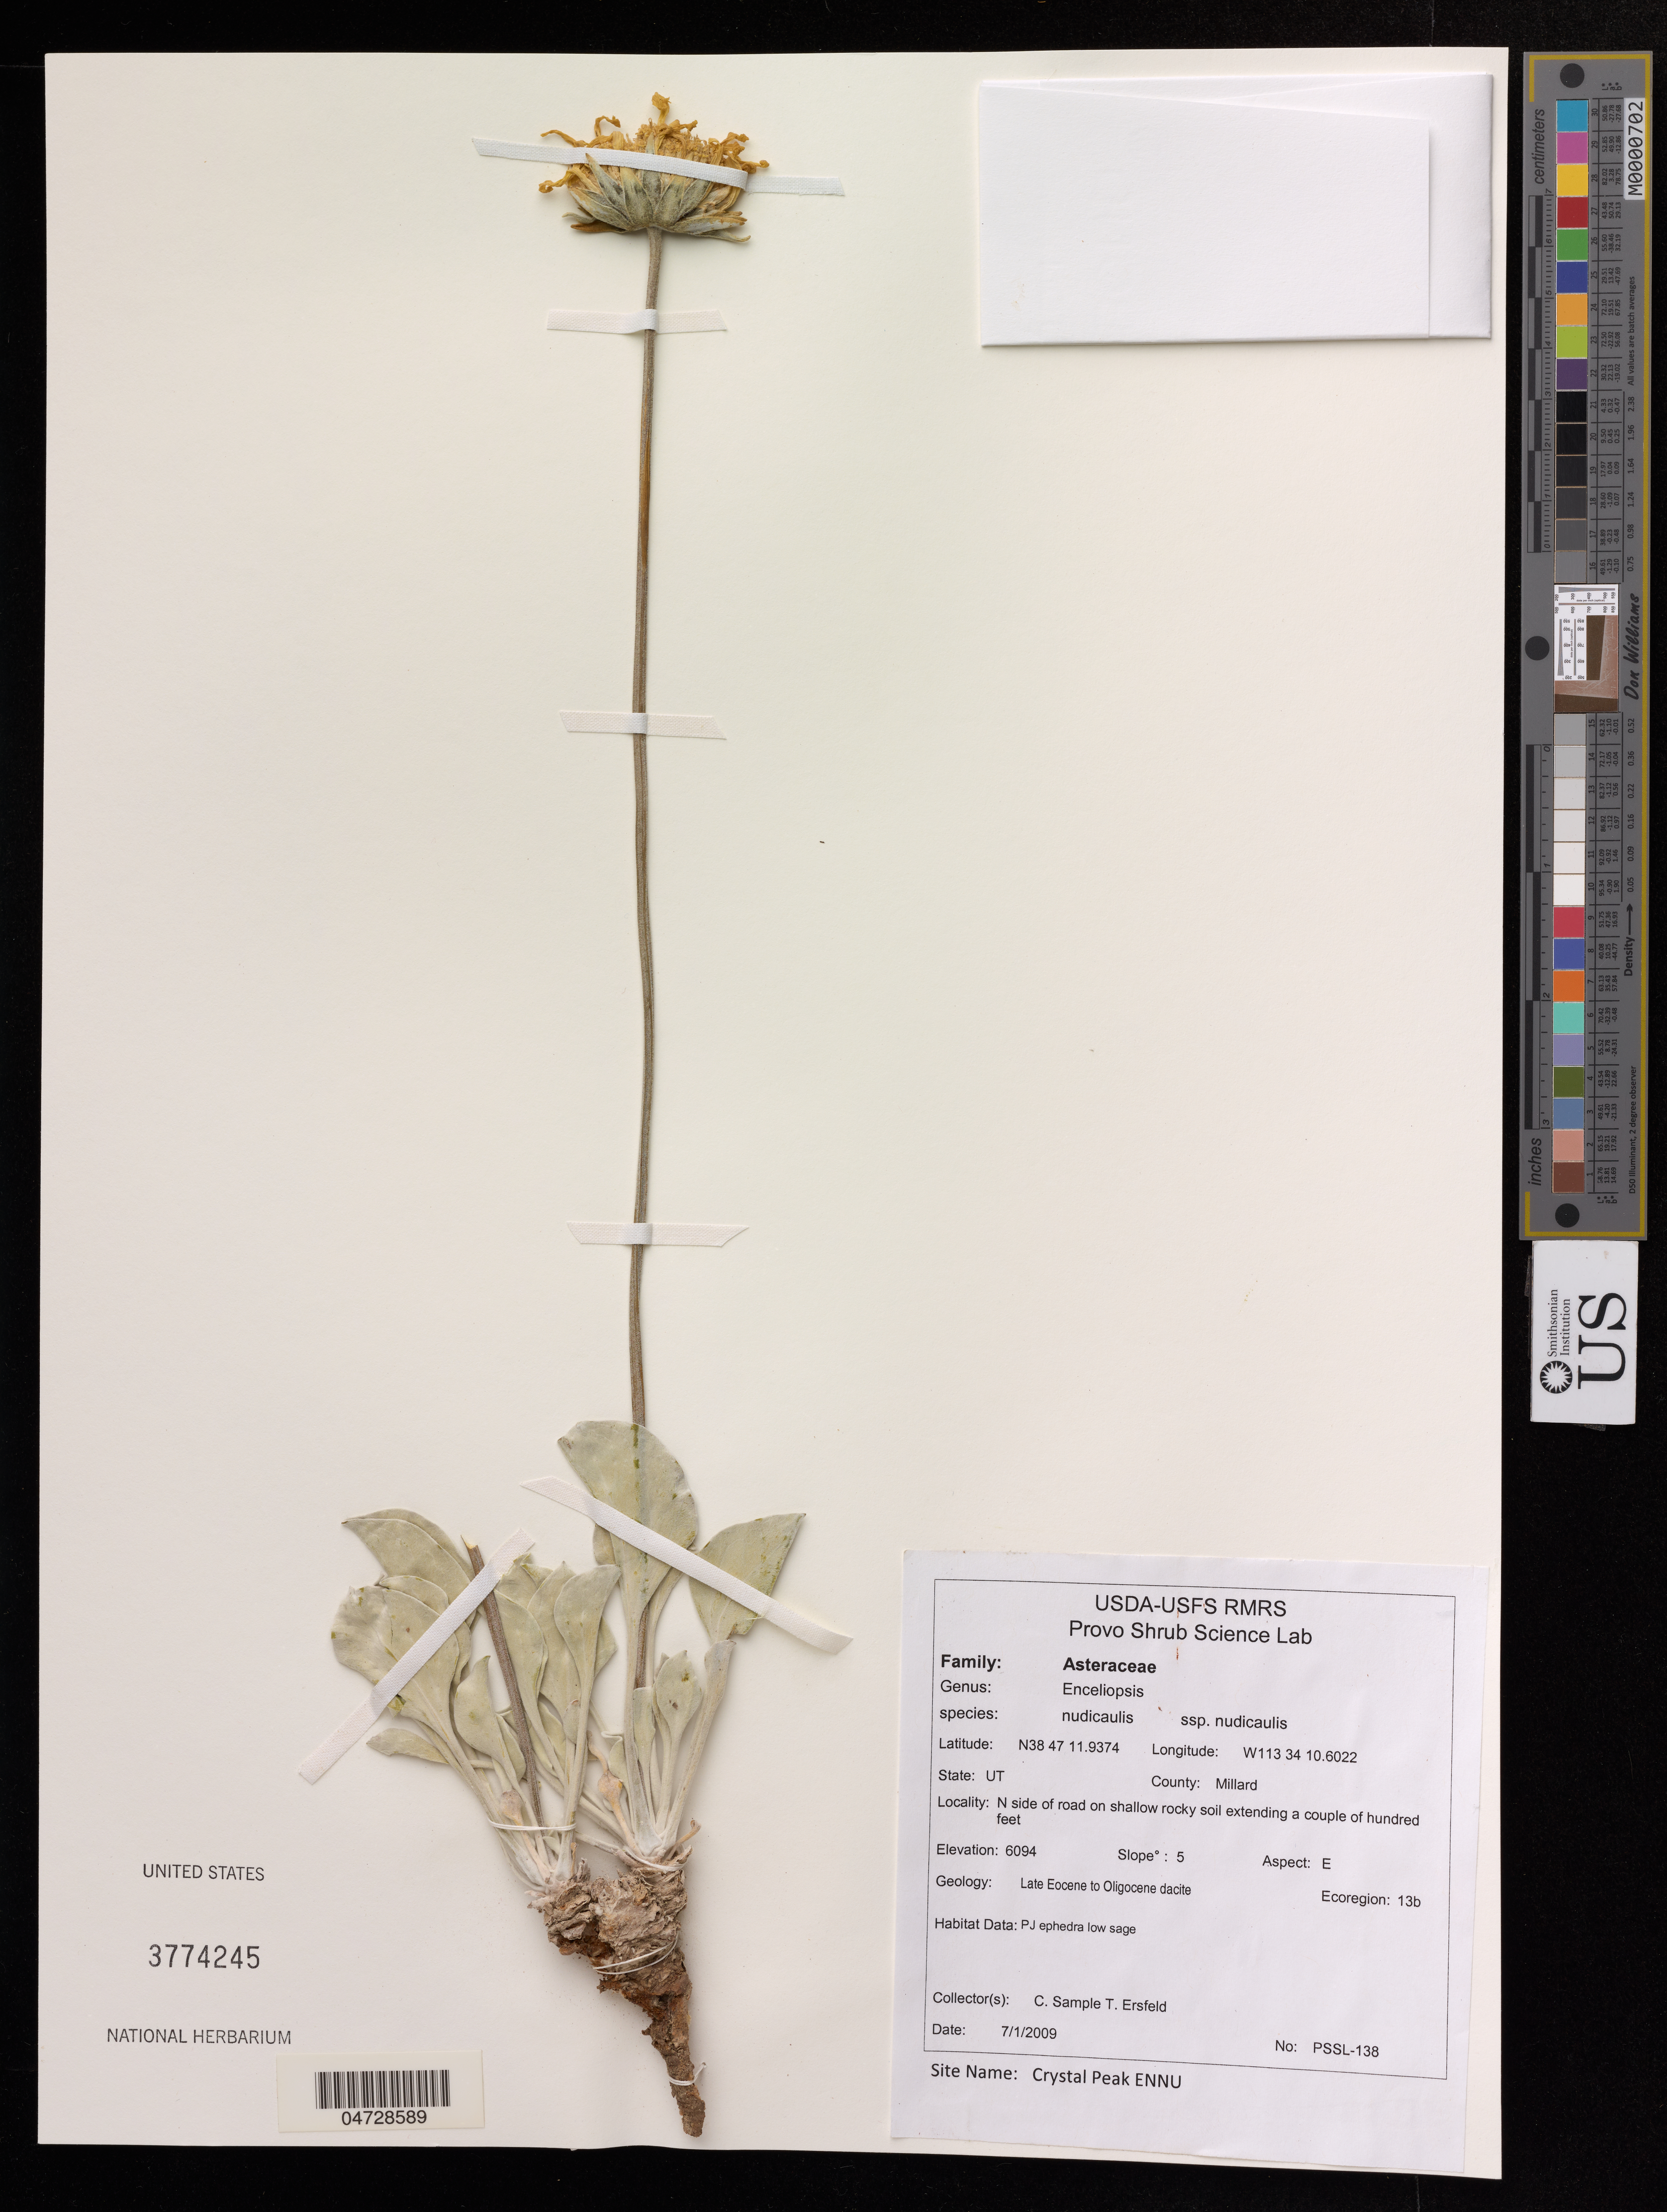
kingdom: Plantae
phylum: Tracheophyta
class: Magnoliopsida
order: Asterales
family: Asteraceae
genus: Enceliopsis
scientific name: Enceliopsis nudicaulis subsp. nudicaulis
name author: (A. Gray) A. Nelson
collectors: C. Sample & T. Ersfeld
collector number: PSSL-138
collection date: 2009-07-01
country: United States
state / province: Utah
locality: County: Millard. N side of road on shallow rocky soil extending a couple of hundred feet. Site Name: Crystak Peak ENNU.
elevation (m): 1857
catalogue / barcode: US 3774245